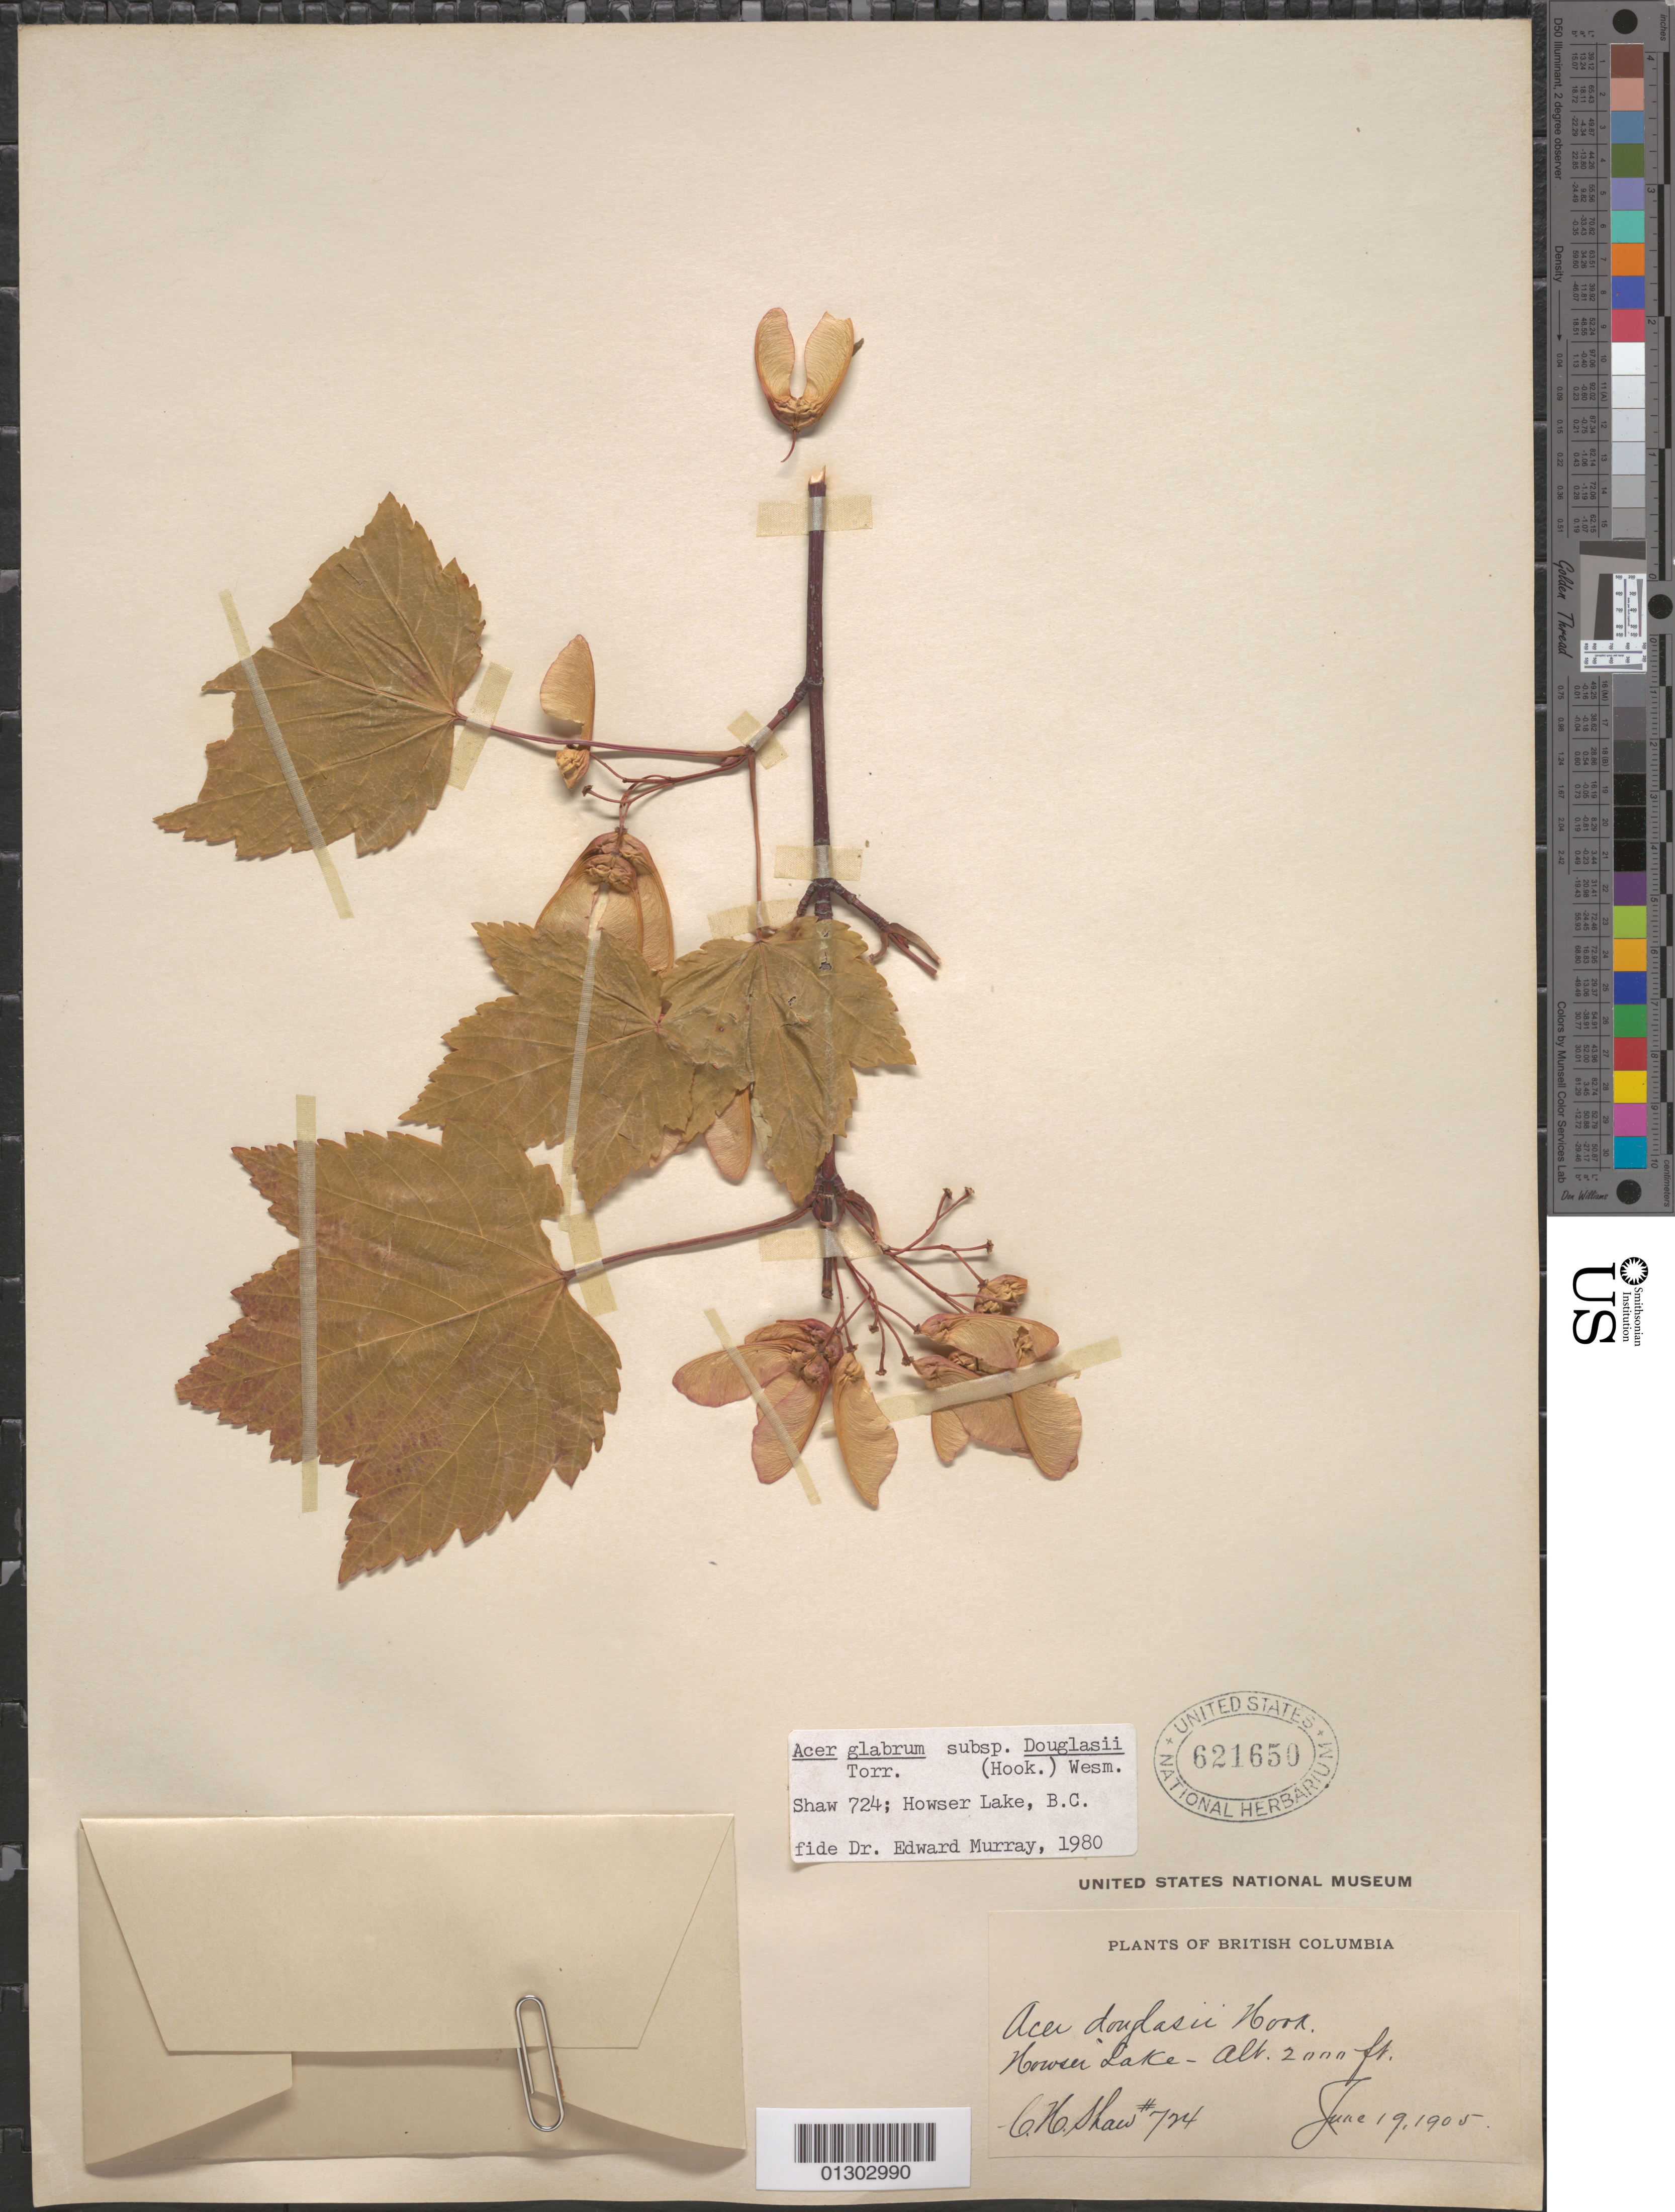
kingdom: Plantae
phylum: Tracheophyta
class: Magnoliopsida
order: Sapindales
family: Sapindaceae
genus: Acer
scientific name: Acer glabrum var. douglasii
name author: (Hook.) Dippel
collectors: C. H. Shaw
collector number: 724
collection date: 1905-06-19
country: Canada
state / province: British Columbia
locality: Howser Lake.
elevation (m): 610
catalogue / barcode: US 621650